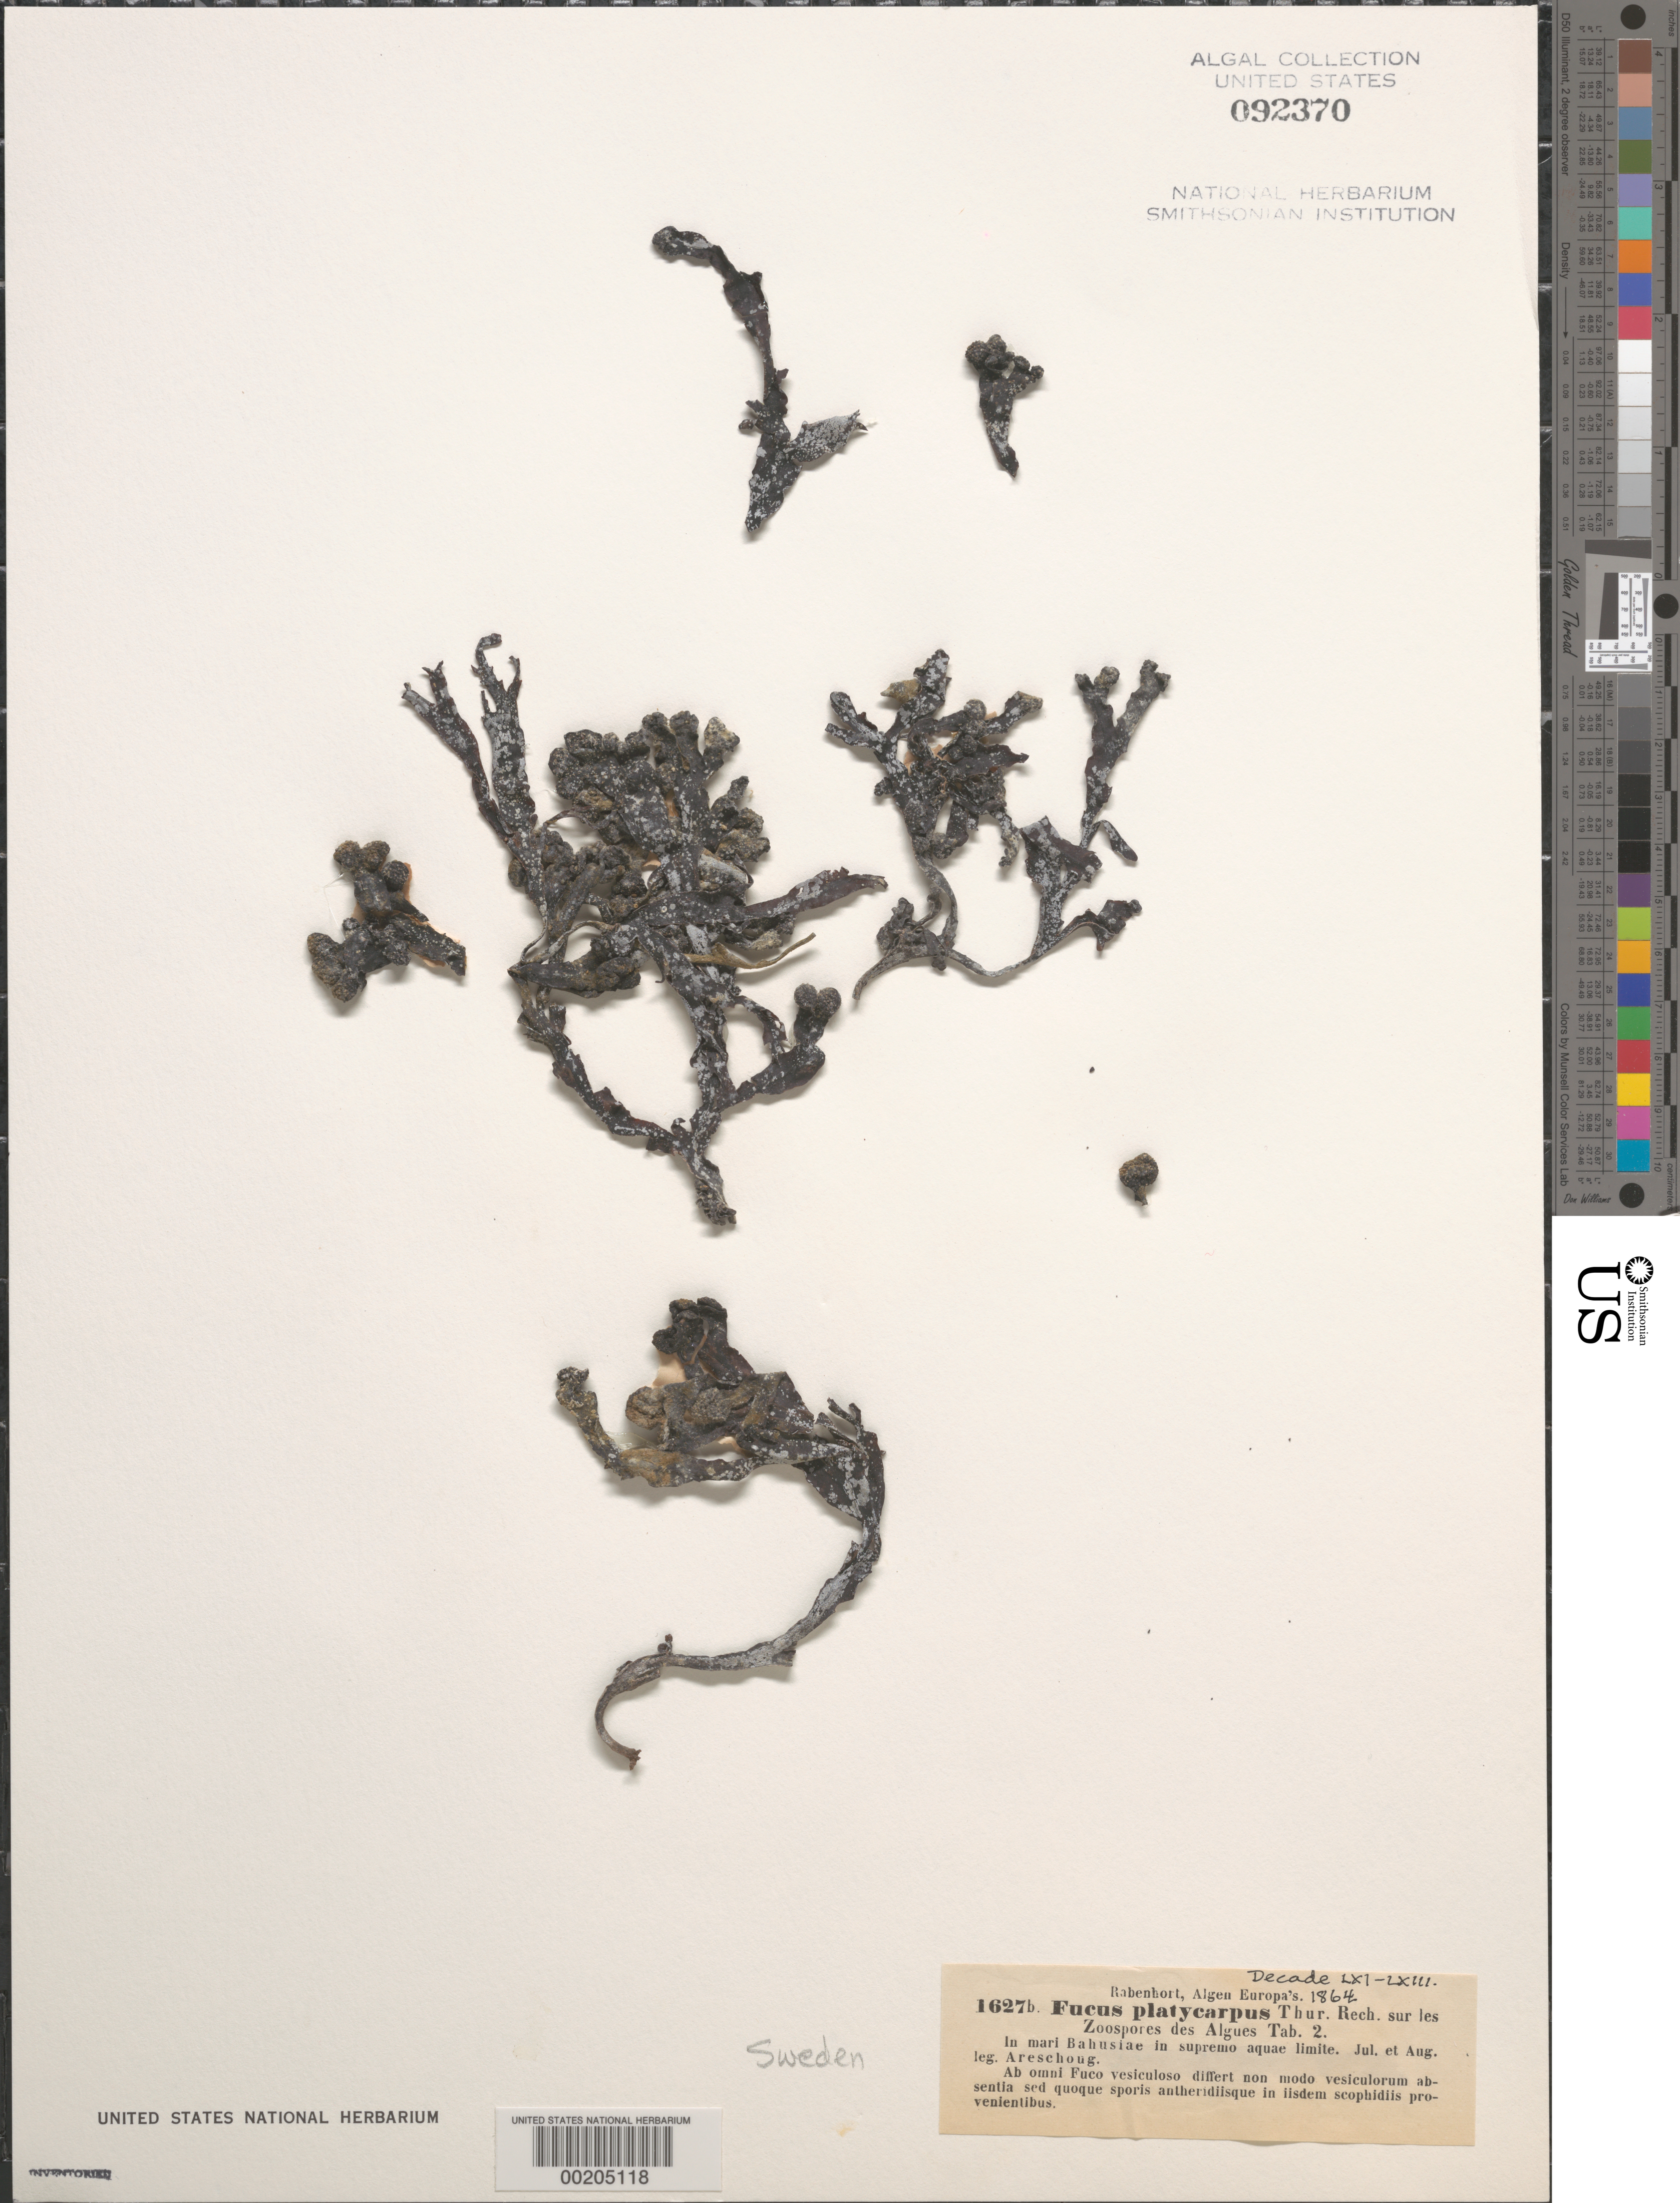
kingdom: Chromista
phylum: Ochrophyta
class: Phaeophyceae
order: Fucales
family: Fucaceae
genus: Fucus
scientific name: Fucus macroguiryi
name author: Almeida et al.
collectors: -. Areschoug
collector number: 1627b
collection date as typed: Jul ---- AND -- Aug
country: Sweden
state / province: Västra Götaland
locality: Bohus bay (mari bahusiae)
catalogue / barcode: US 92370